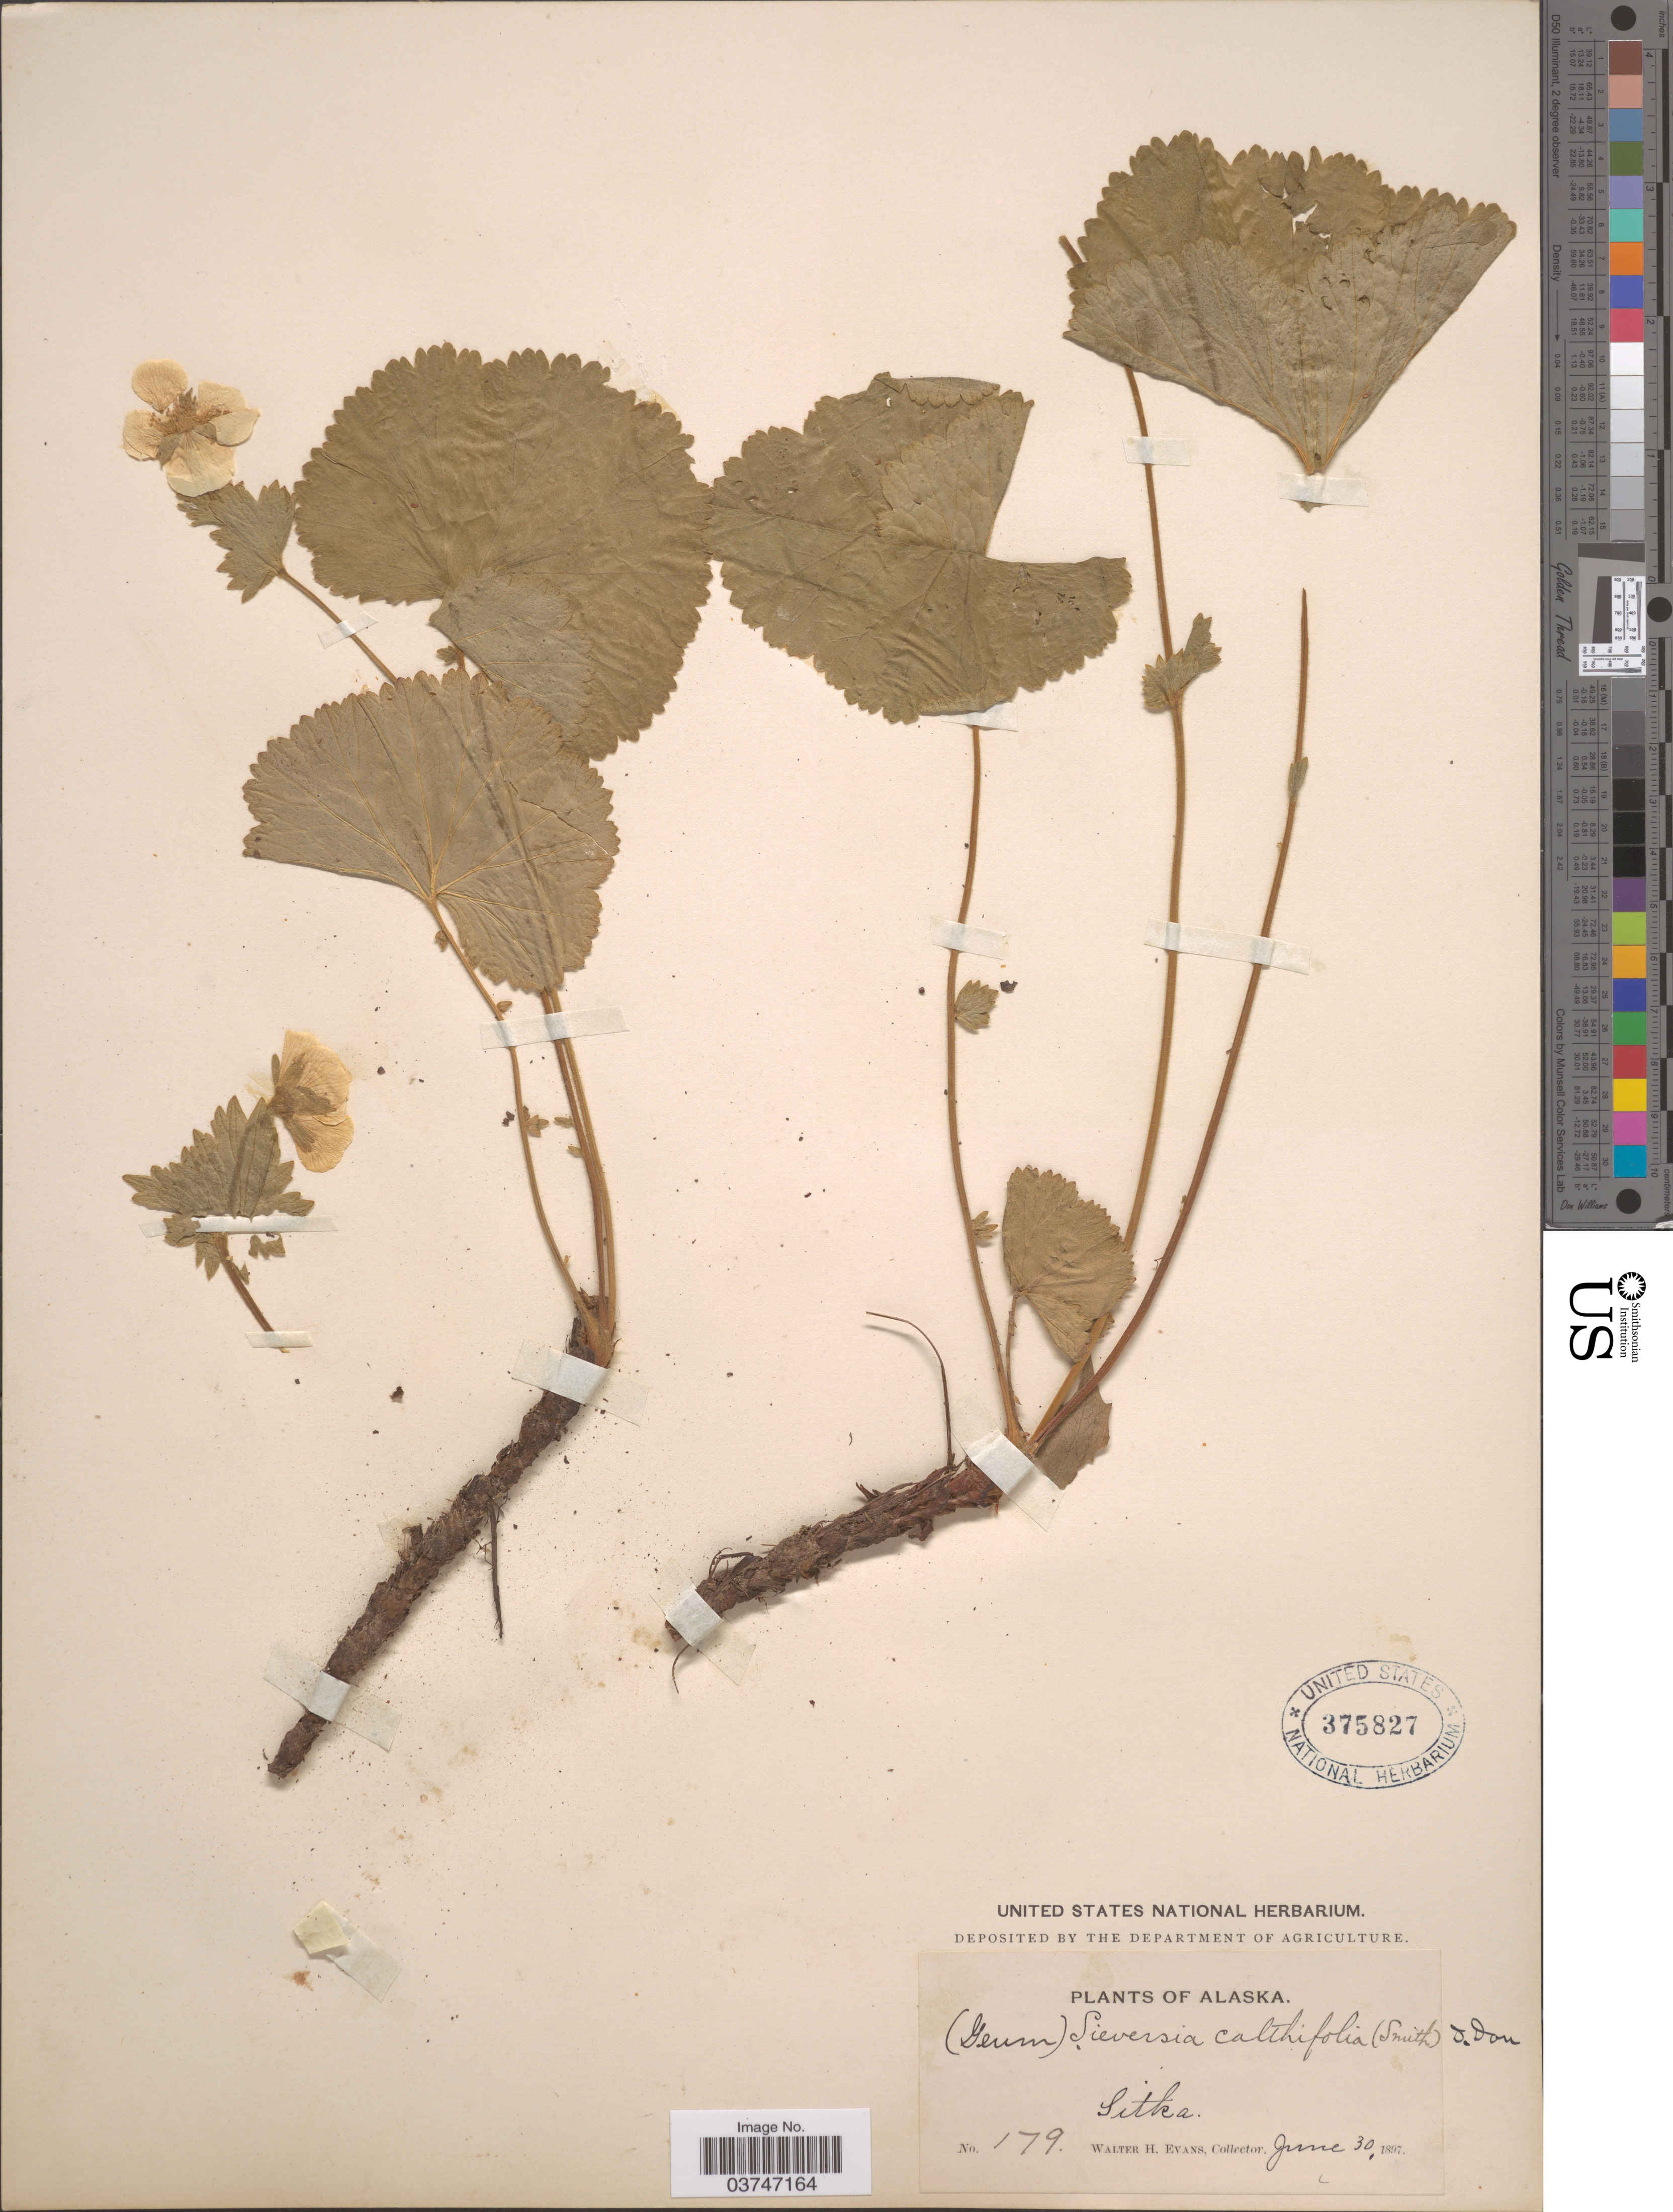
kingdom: Plantae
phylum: Tracheophyta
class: Magnoliopsida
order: Rosales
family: Rosaceae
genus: Geum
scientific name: Geum calthifolium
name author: Menzies ex Sm.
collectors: W. H. Evans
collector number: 179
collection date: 1897-06-30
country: United States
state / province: Alaska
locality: Sitka.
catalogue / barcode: US 375827